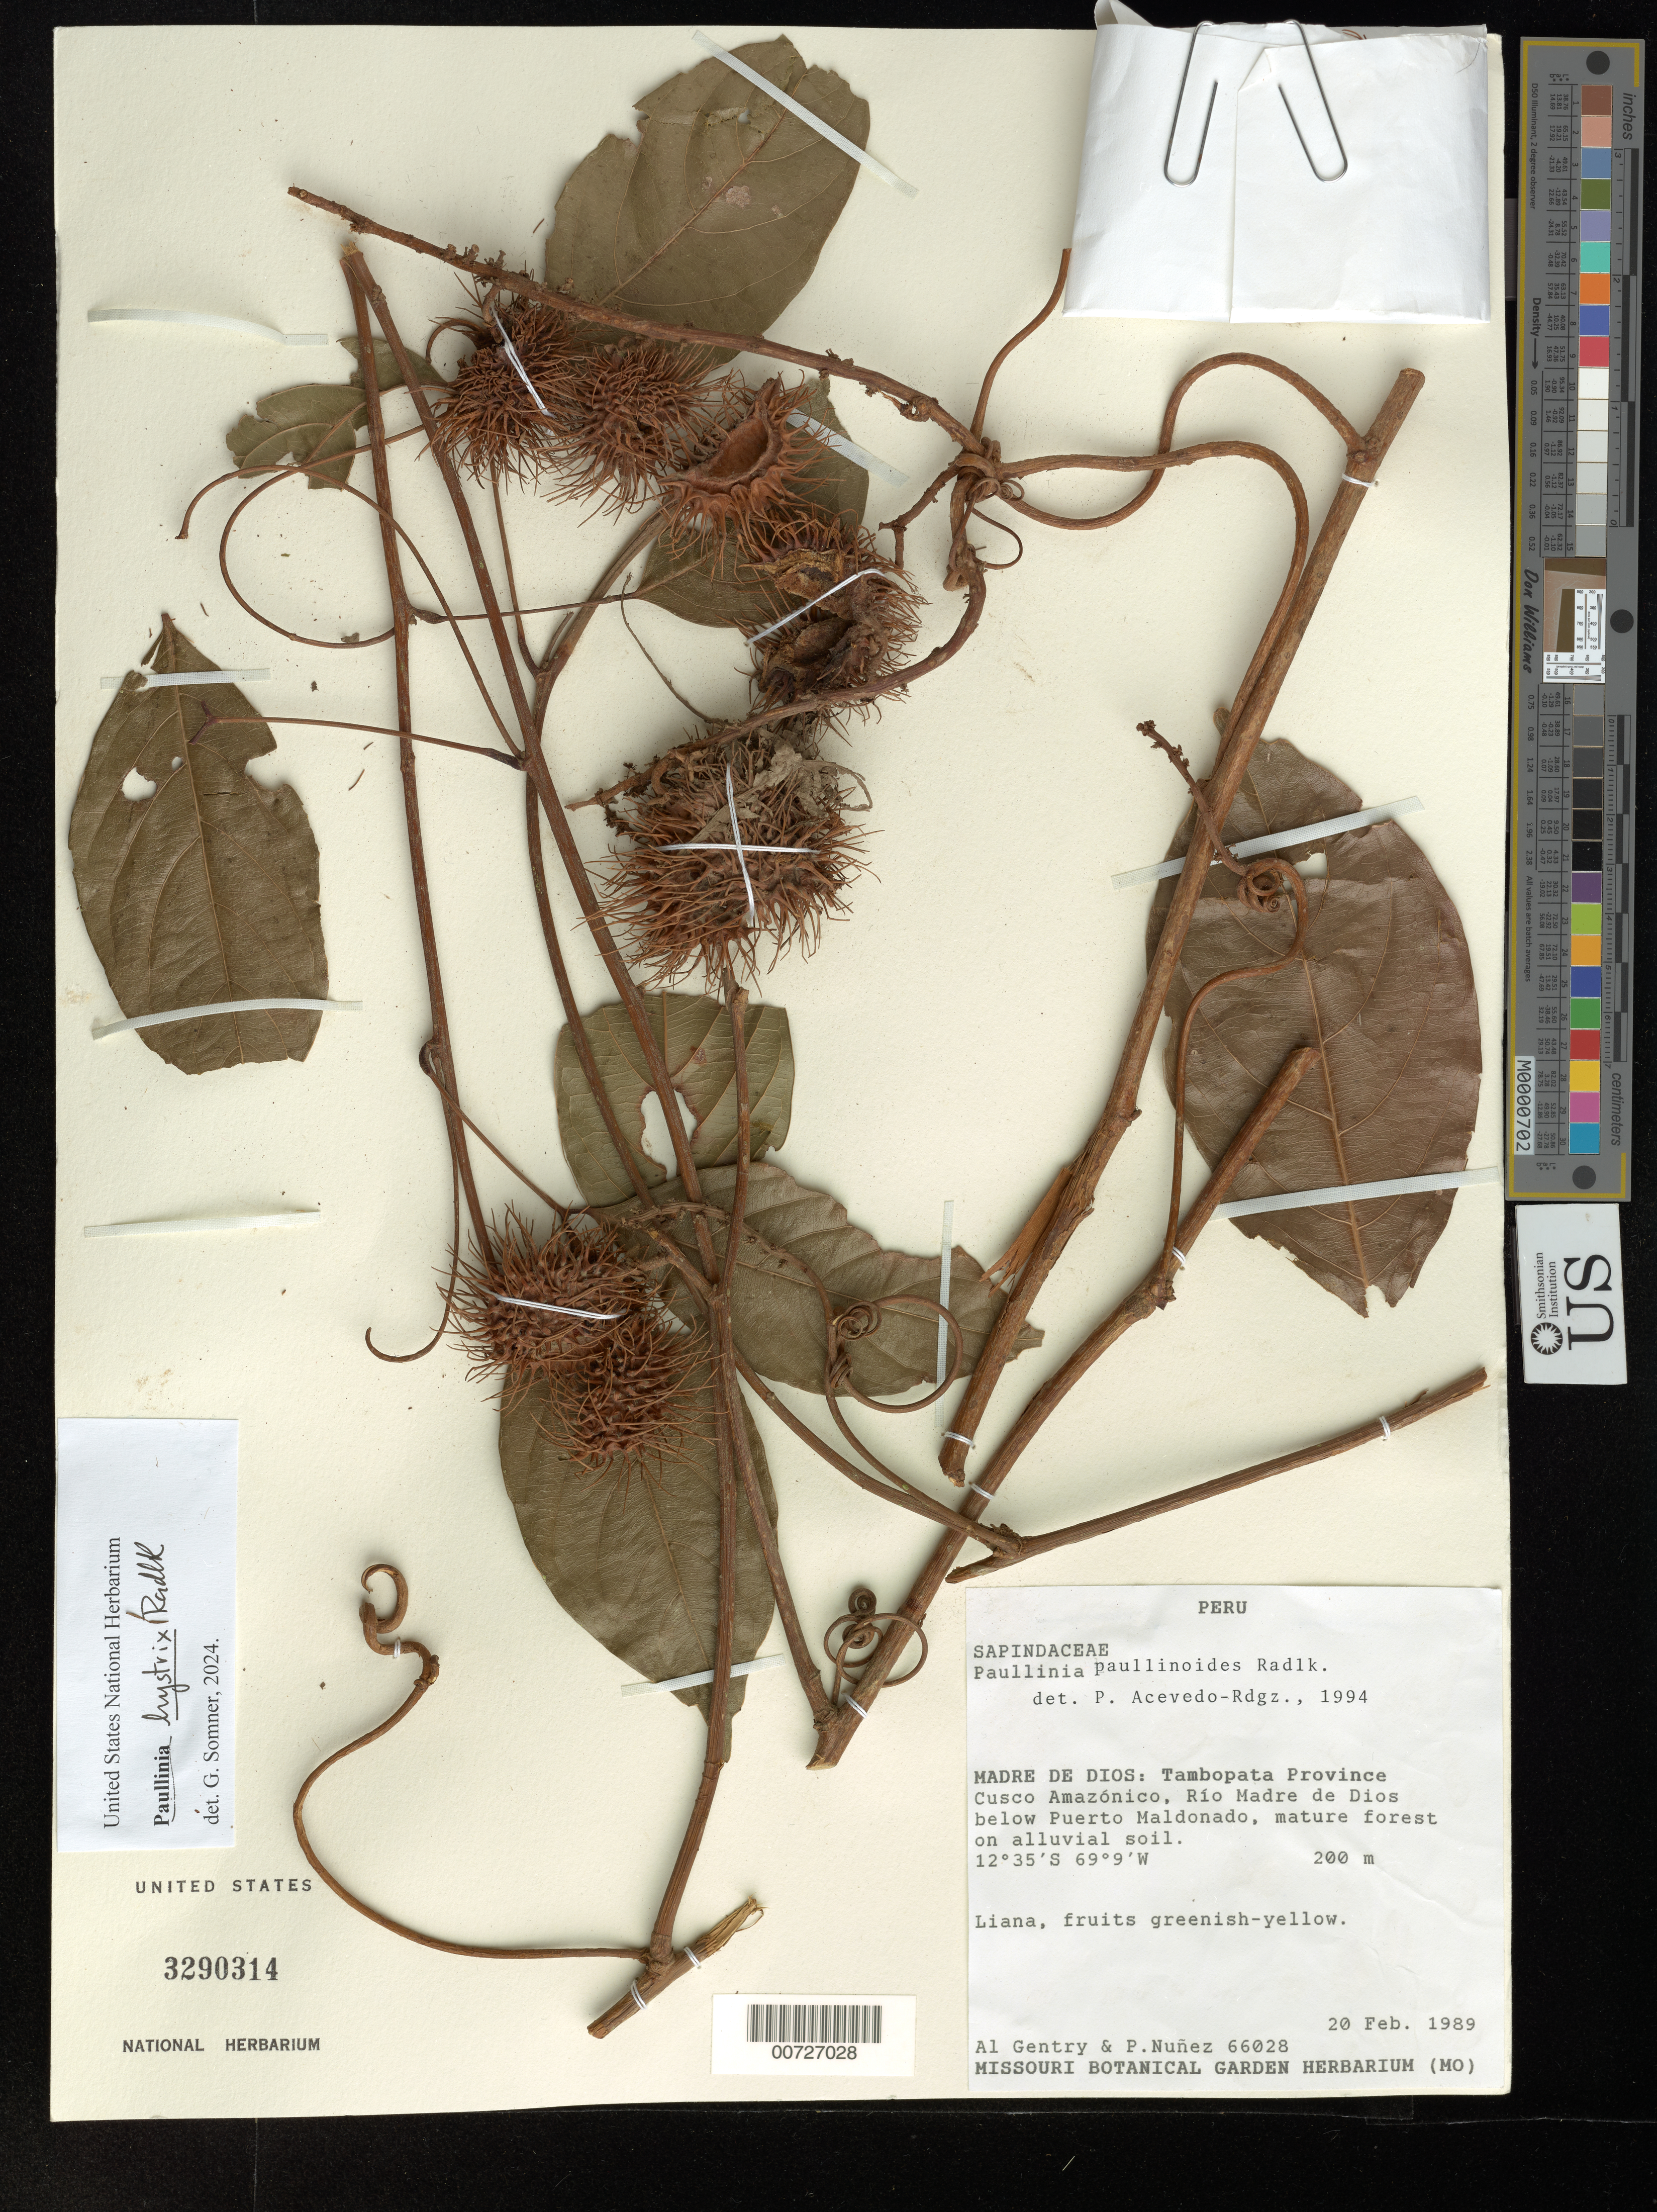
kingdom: Plantae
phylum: Tracheophyta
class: Magnoliopsida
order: Sapindales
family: Sapindaceae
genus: Paullinia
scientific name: Paullinia sprucei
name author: J.F. Macbr.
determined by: Acevedo-Rodríguez, P.; Somner, G. V.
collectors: A. H. Gentry & P. Nuñez V.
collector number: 66028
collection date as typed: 20 Feb 1989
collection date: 1989-02-20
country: Peru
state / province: Madre de Dios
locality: Tambopata Province: Cusco Amazónico, Rio Madre de Dios below Puerto Maldonado.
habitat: Mature forest on alluvial soil.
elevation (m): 200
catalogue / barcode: US 3290314